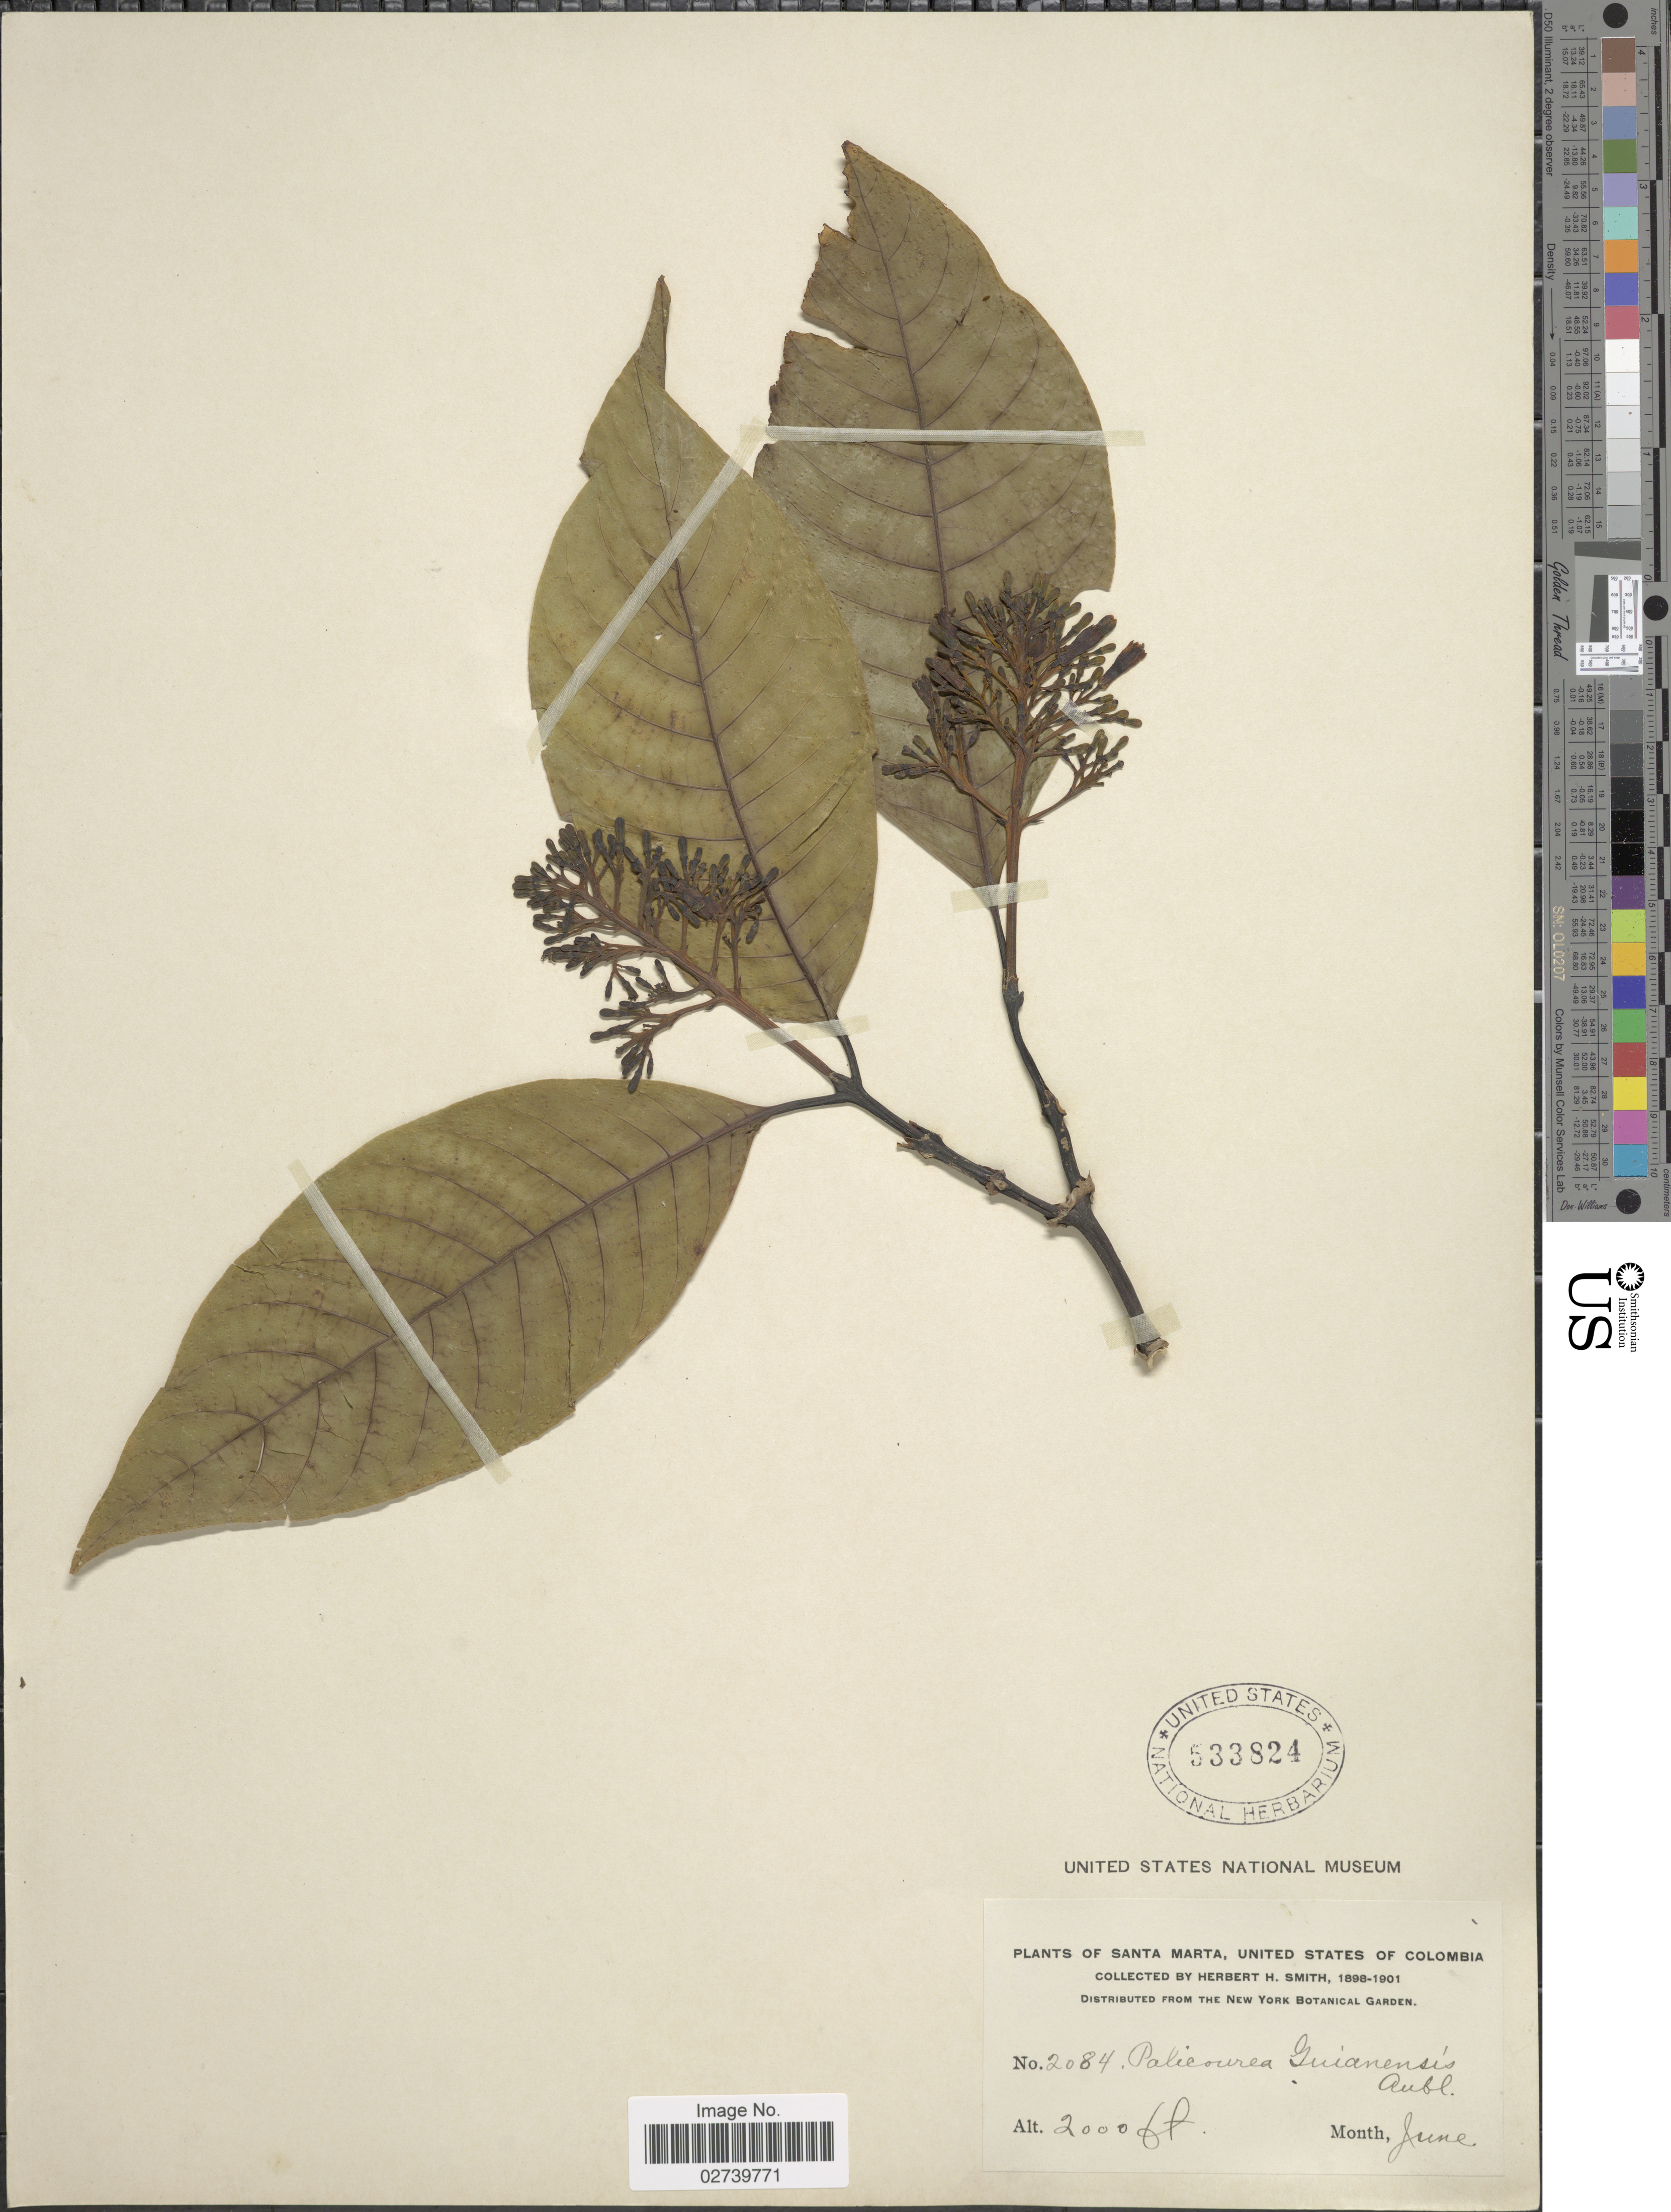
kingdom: Plantae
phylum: Tracheophyta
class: Magnoliopsida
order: Gentianales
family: Rubiaceae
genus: Palicourea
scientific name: Palicourea guianensis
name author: Aubl.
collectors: Herbert H. Smith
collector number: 2084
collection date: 1898-06/1901-06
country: Colombia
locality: Santa Marta, United States of Colombia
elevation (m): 610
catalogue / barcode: US 533824